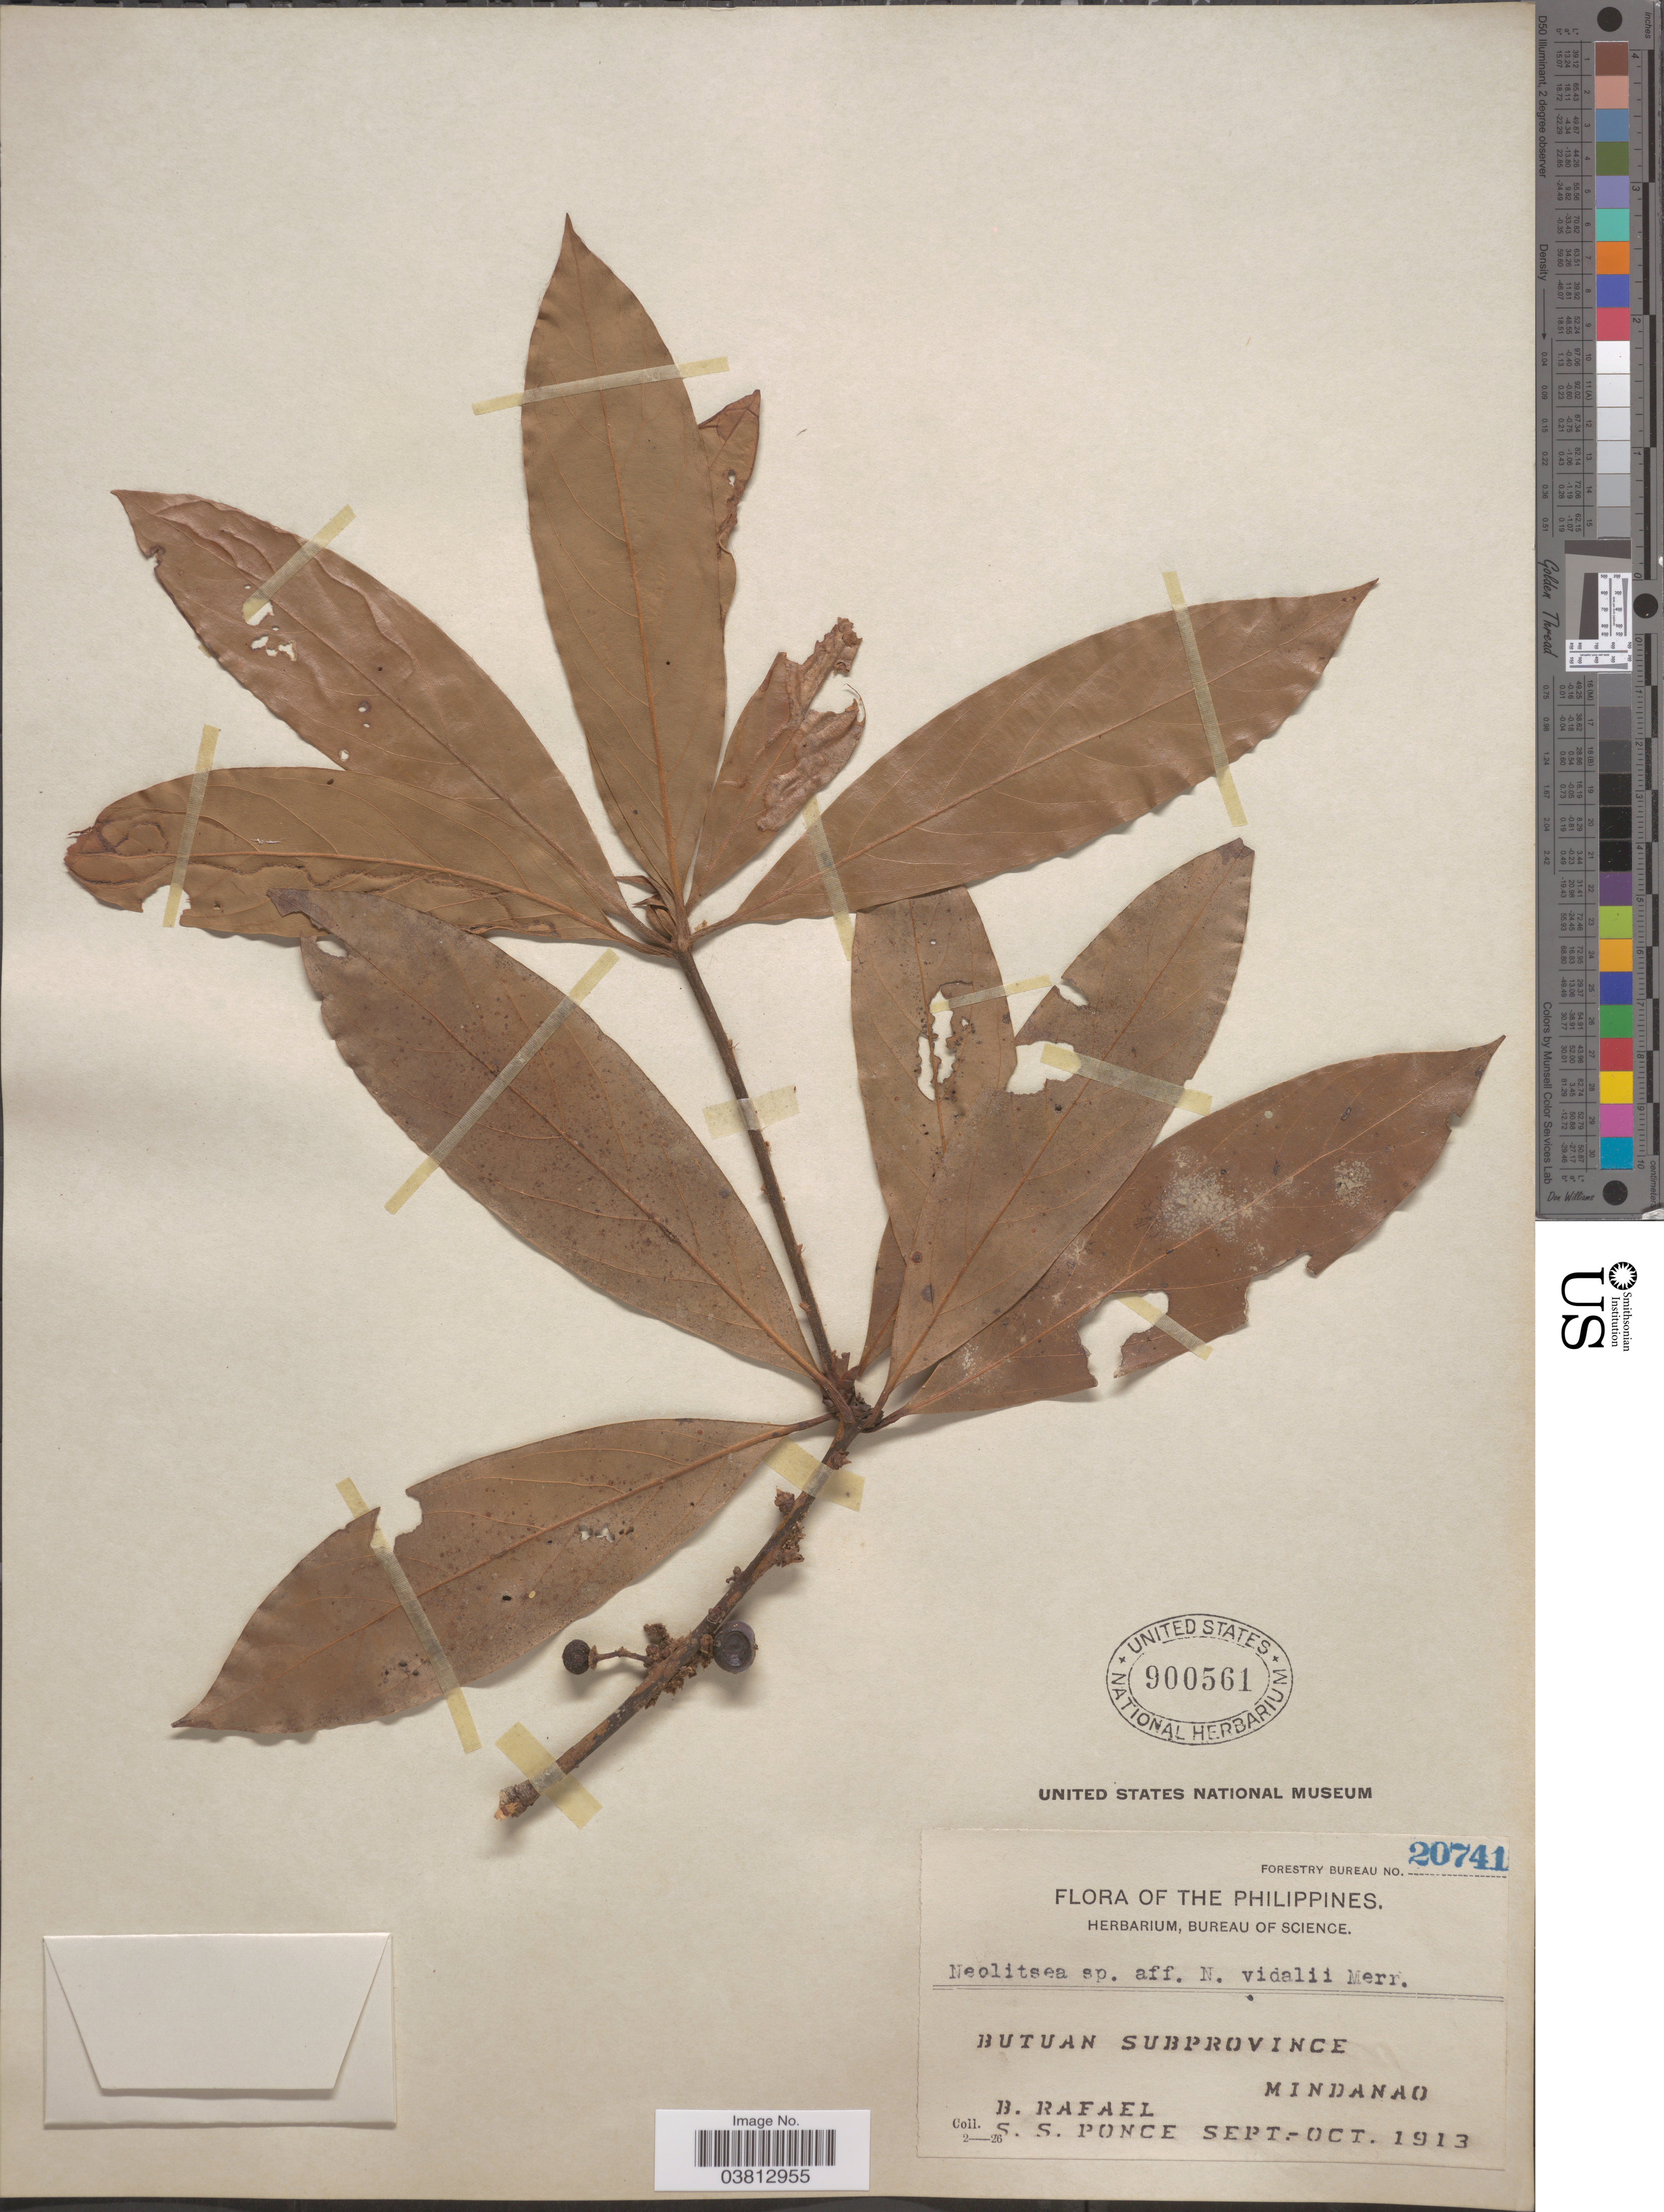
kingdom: Plantae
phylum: Tracheophyta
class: Magnoliopsida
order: Laurales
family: Lauraceae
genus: Neolitsea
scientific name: Neolitsea vidalii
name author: Merr.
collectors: B. Rafael & S. Ponce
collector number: Forestry Bureau 20741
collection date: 1913-09/1913-10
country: Philippines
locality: Butuan Subprovince. Mindanao.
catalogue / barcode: US 900561